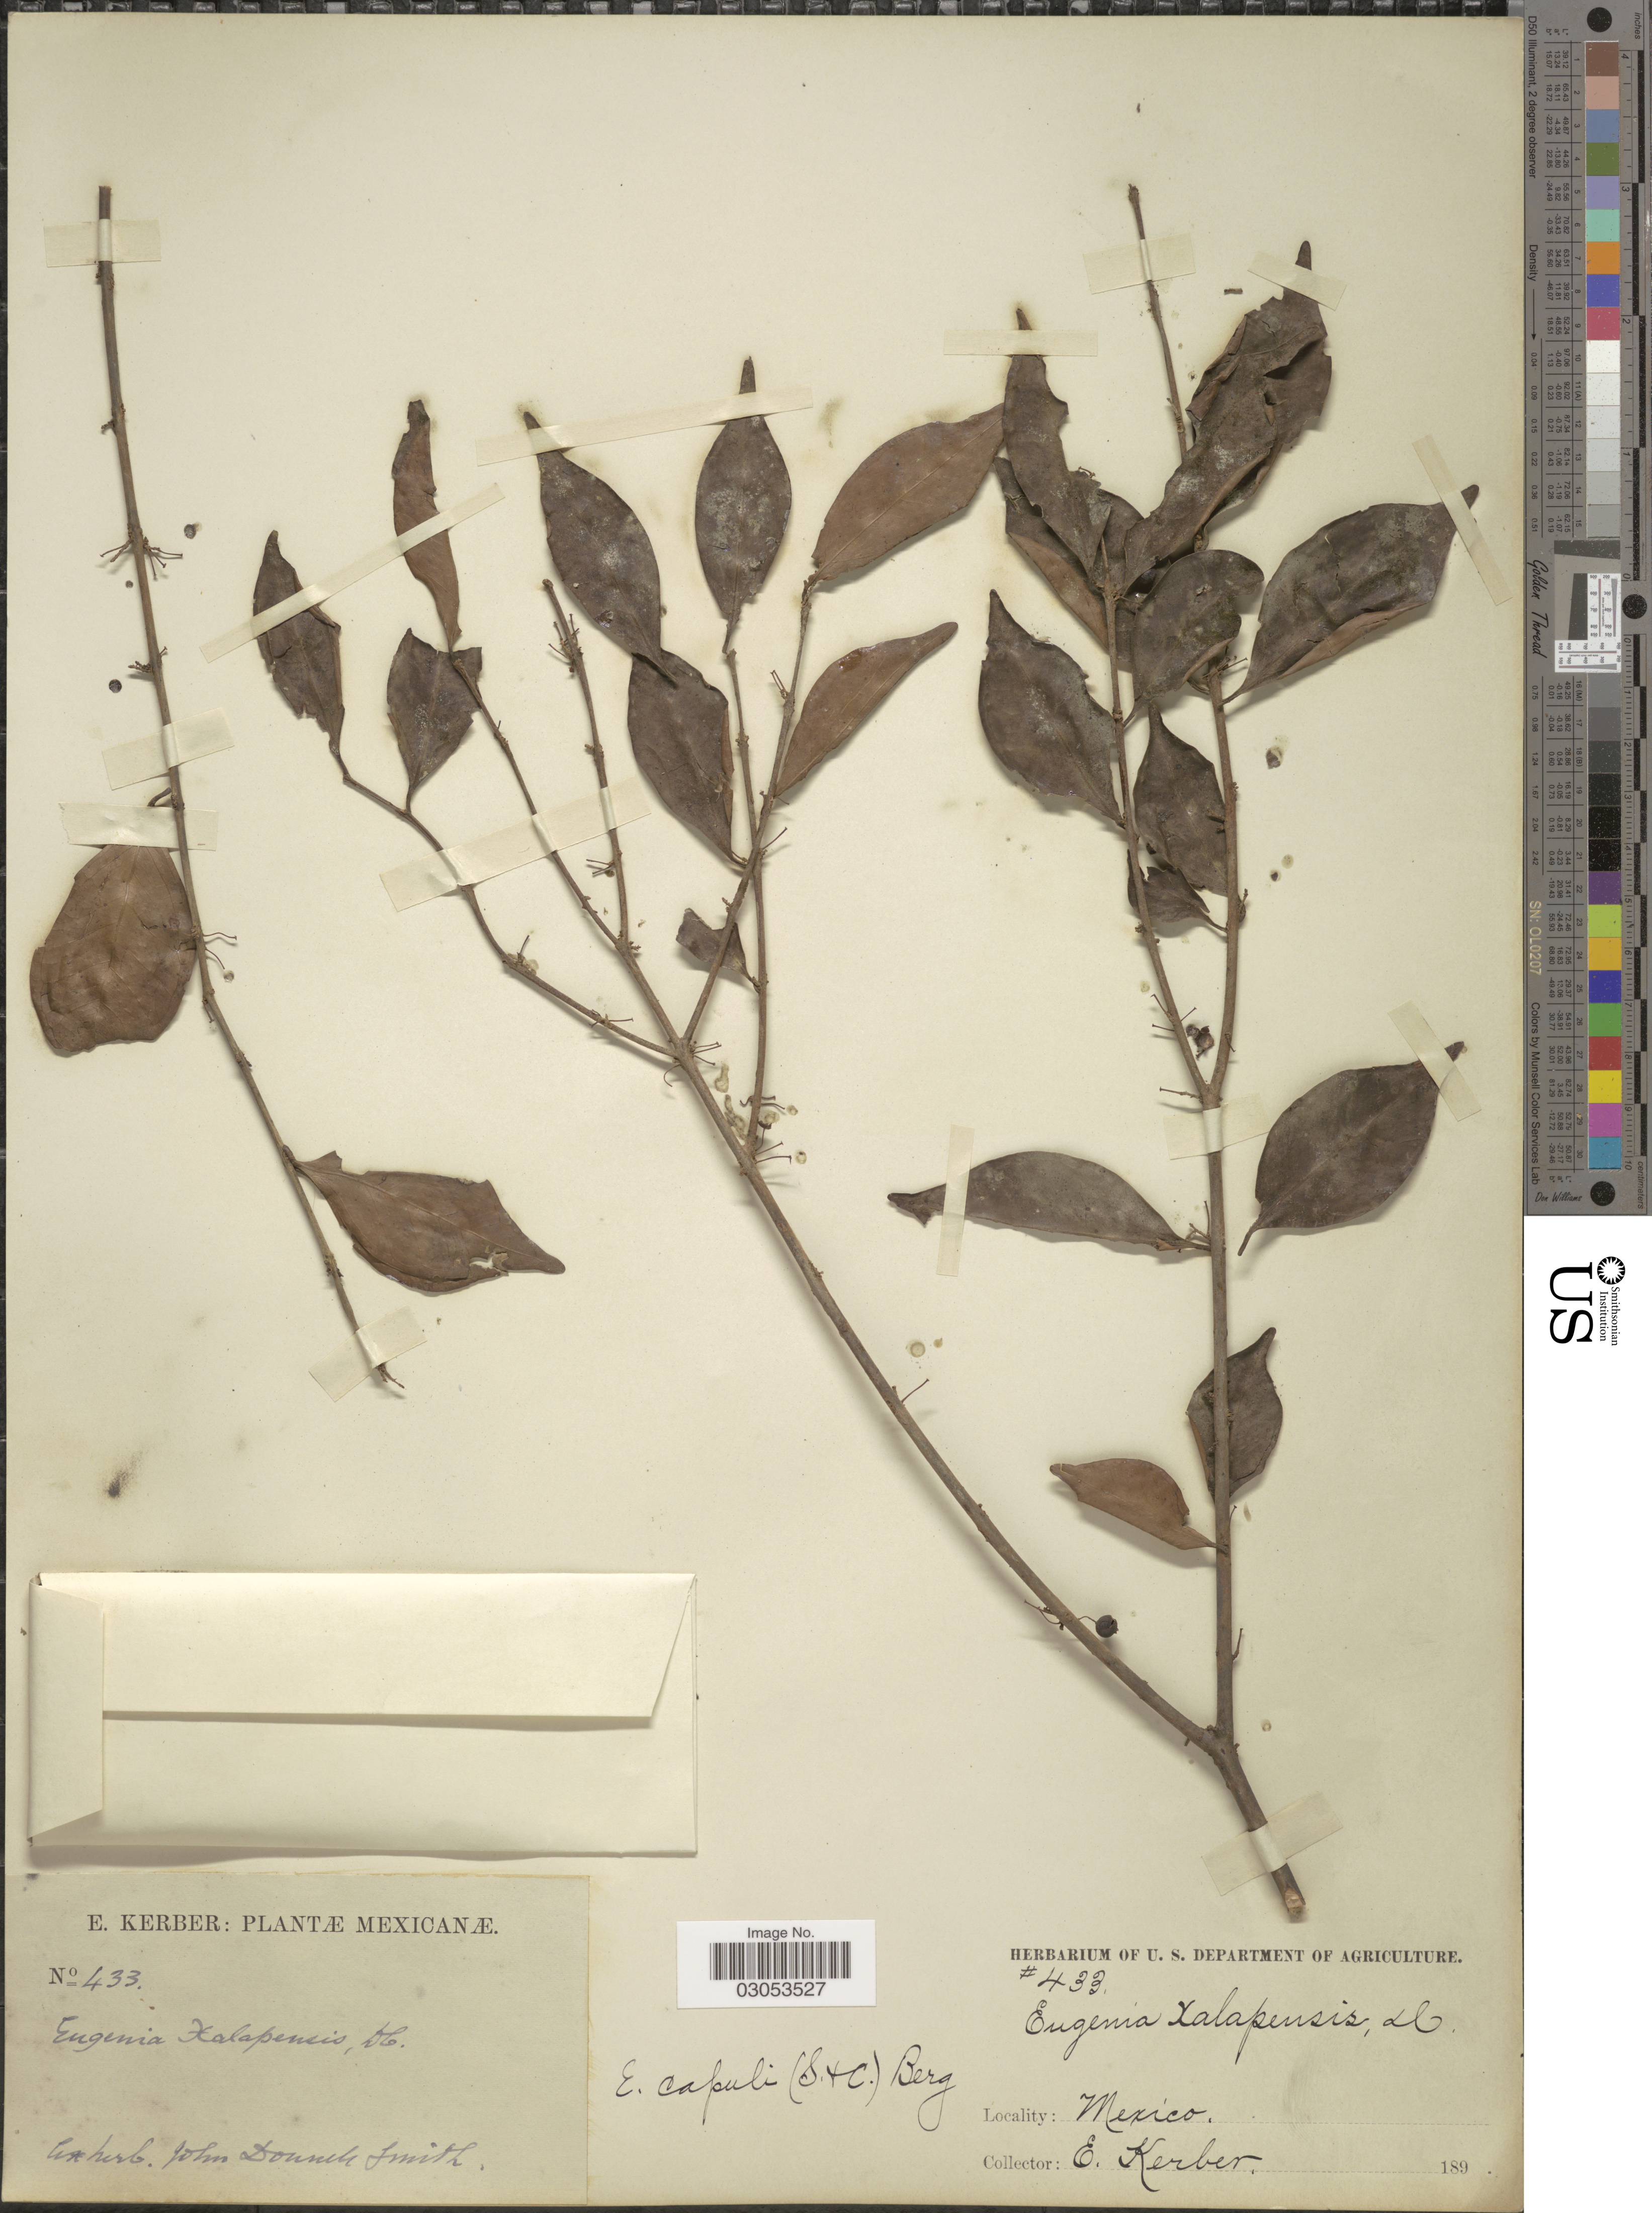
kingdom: Plantae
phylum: Tracheophyta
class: Magnoliopsida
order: Myrtales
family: Myrtaceae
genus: Eugenia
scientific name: Eugenia capuli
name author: (Schltdl. & Cham.) Hook. & Arn.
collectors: E. Kerber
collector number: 433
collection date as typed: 189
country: Mexico